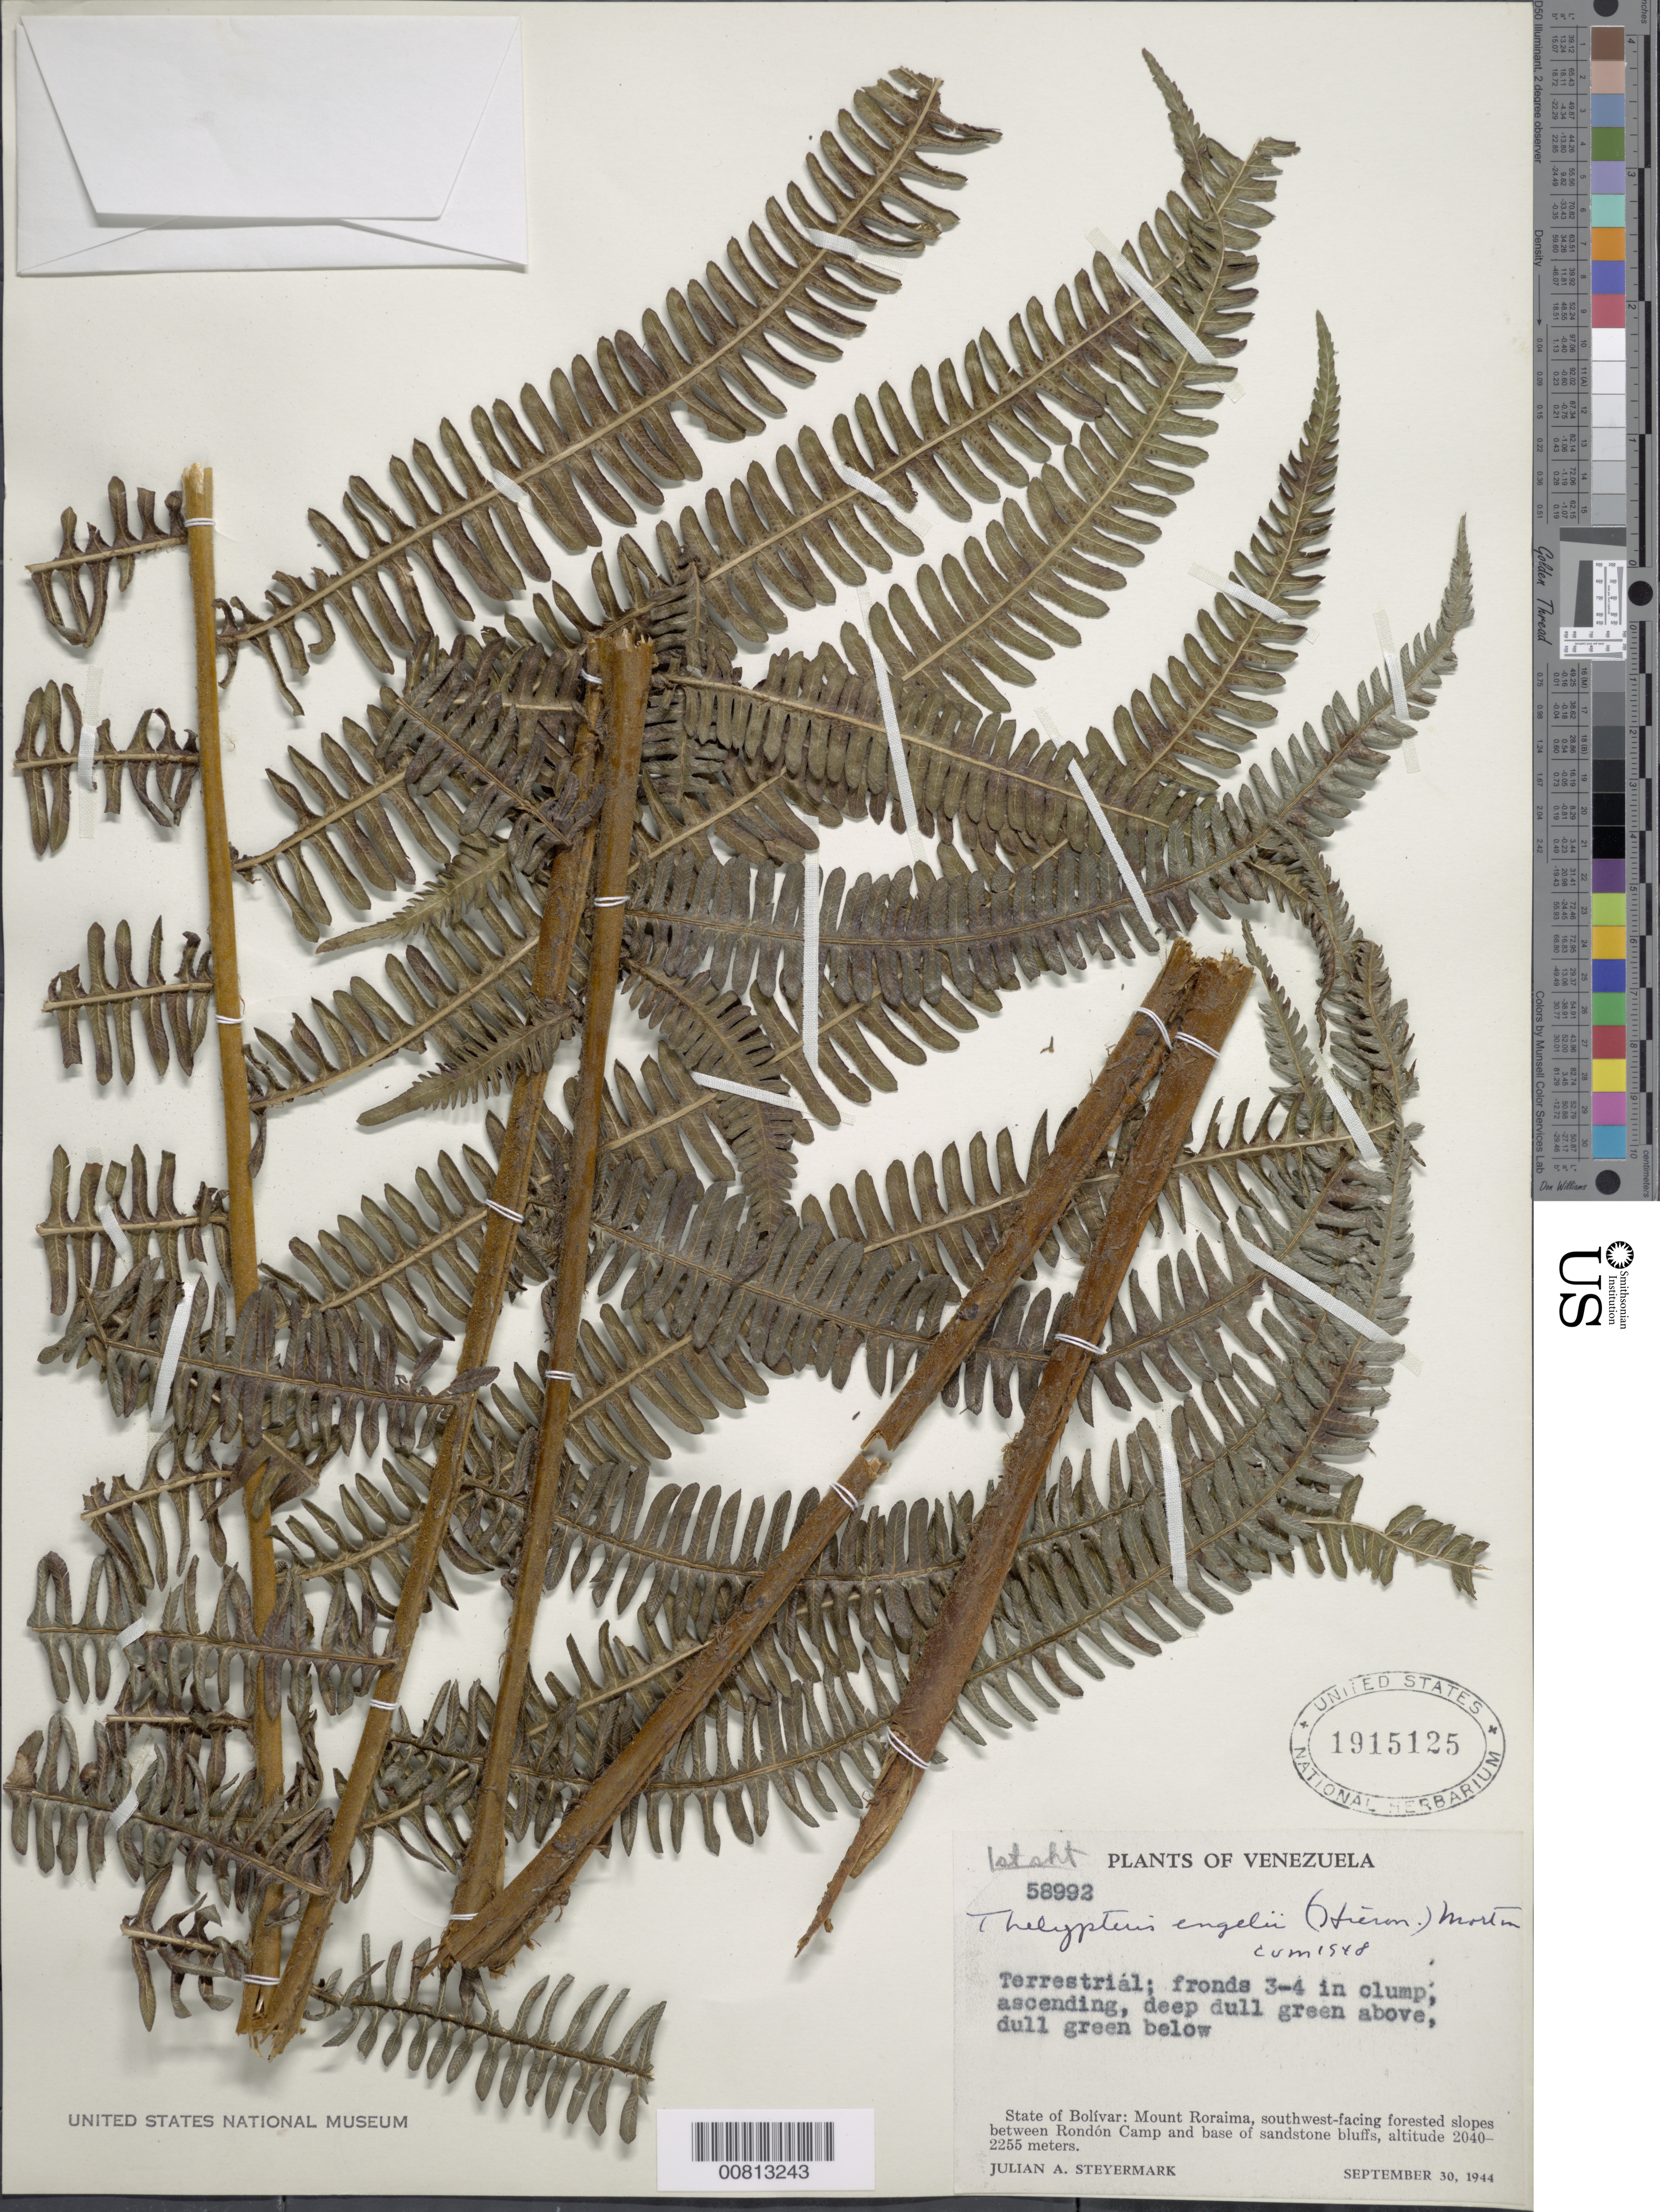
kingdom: Plantae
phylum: Tracheophyta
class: Polypodiopsida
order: Polypodiales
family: Thelypteridaceae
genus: Amauropelta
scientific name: Amauropelta rudis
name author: (Kunze) Pic. Serm.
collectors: J. Steyermark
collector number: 58992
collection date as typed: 30-Sep-44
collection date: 1944-09-30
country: Venezuela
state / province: Bolívar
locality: Mt. Roraima, Rondón Camp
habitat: SW-facing forested slopes between camp and base of sandstone bluffs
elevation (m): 2040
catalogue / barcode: US 1915125